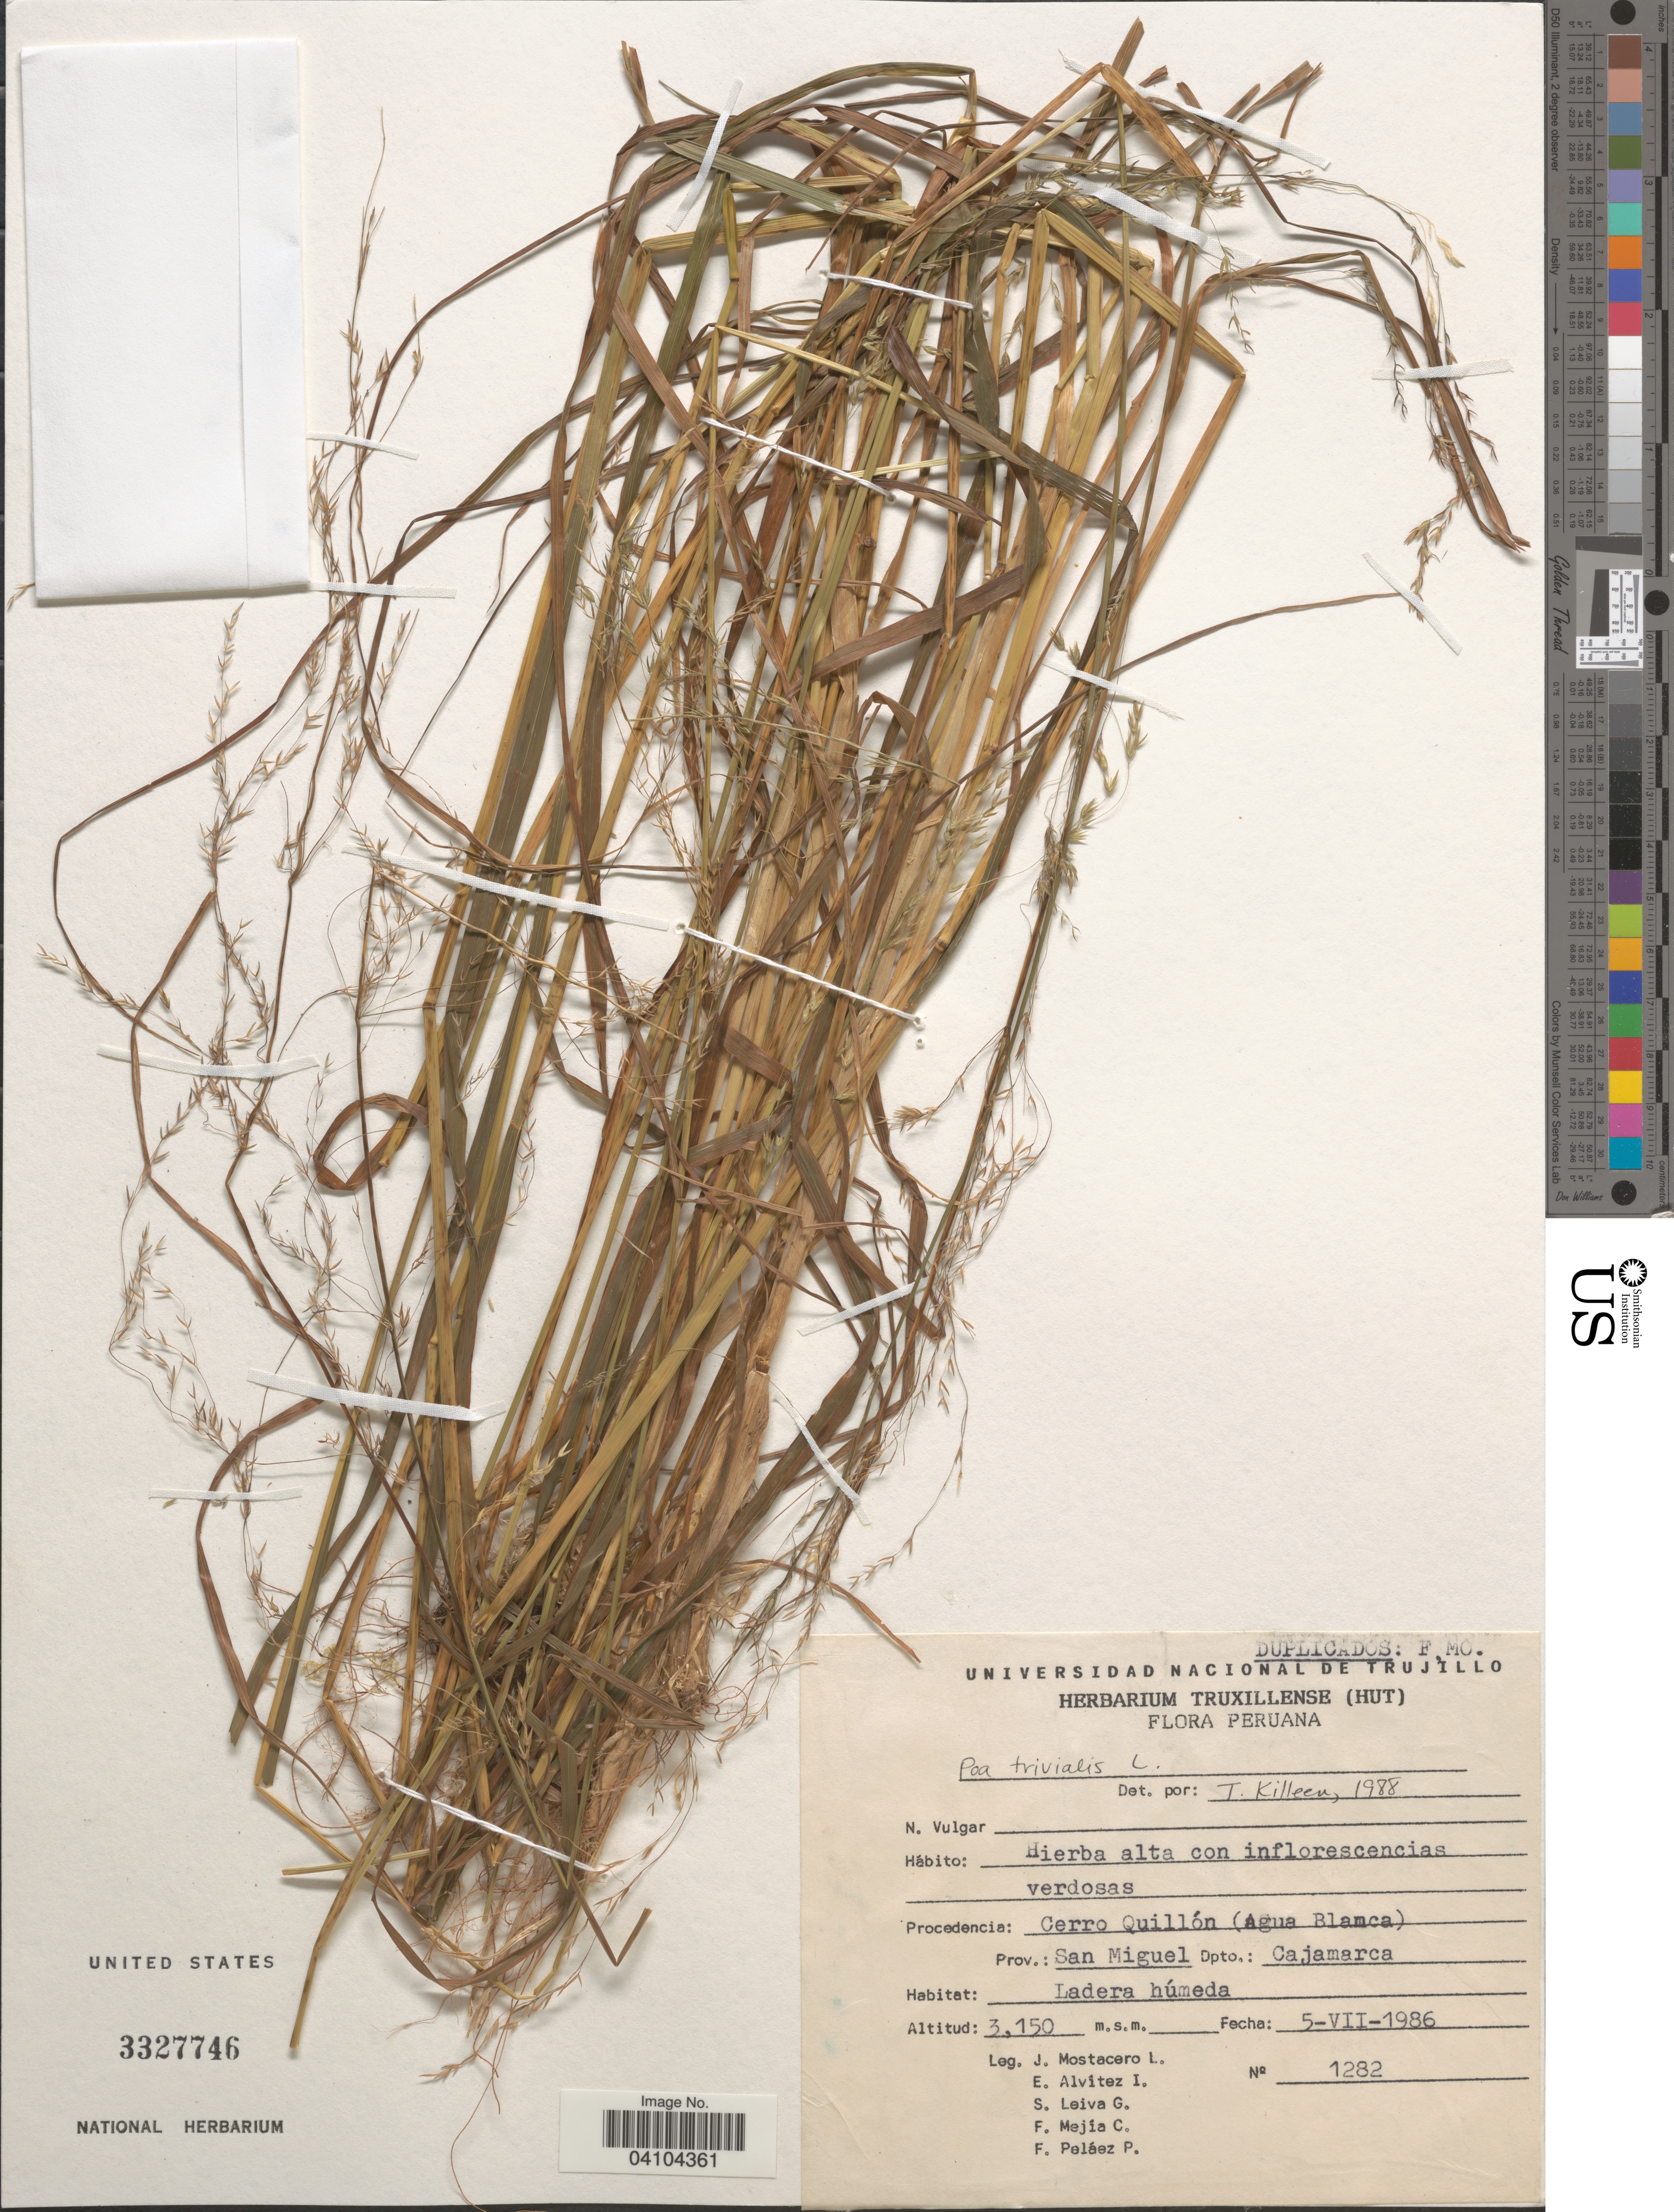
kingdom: Plantae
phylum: Tracheophyta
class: Liliopsida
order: Poales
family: Poaceae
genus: Poa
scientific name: Poa trivialis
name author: L.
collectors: J. Mostacero L., E. Alvitez I., S. Leiva G., F. Mejia C. & F. Pelaez P.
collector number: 1282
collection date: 1986-07-05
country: Peru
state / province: Cajamarca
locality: Cerro Quillón (agua Blanca). Prov. : San Miguel. Dpto.: Cajamarca.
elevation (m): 3150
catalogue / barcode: US 3327746